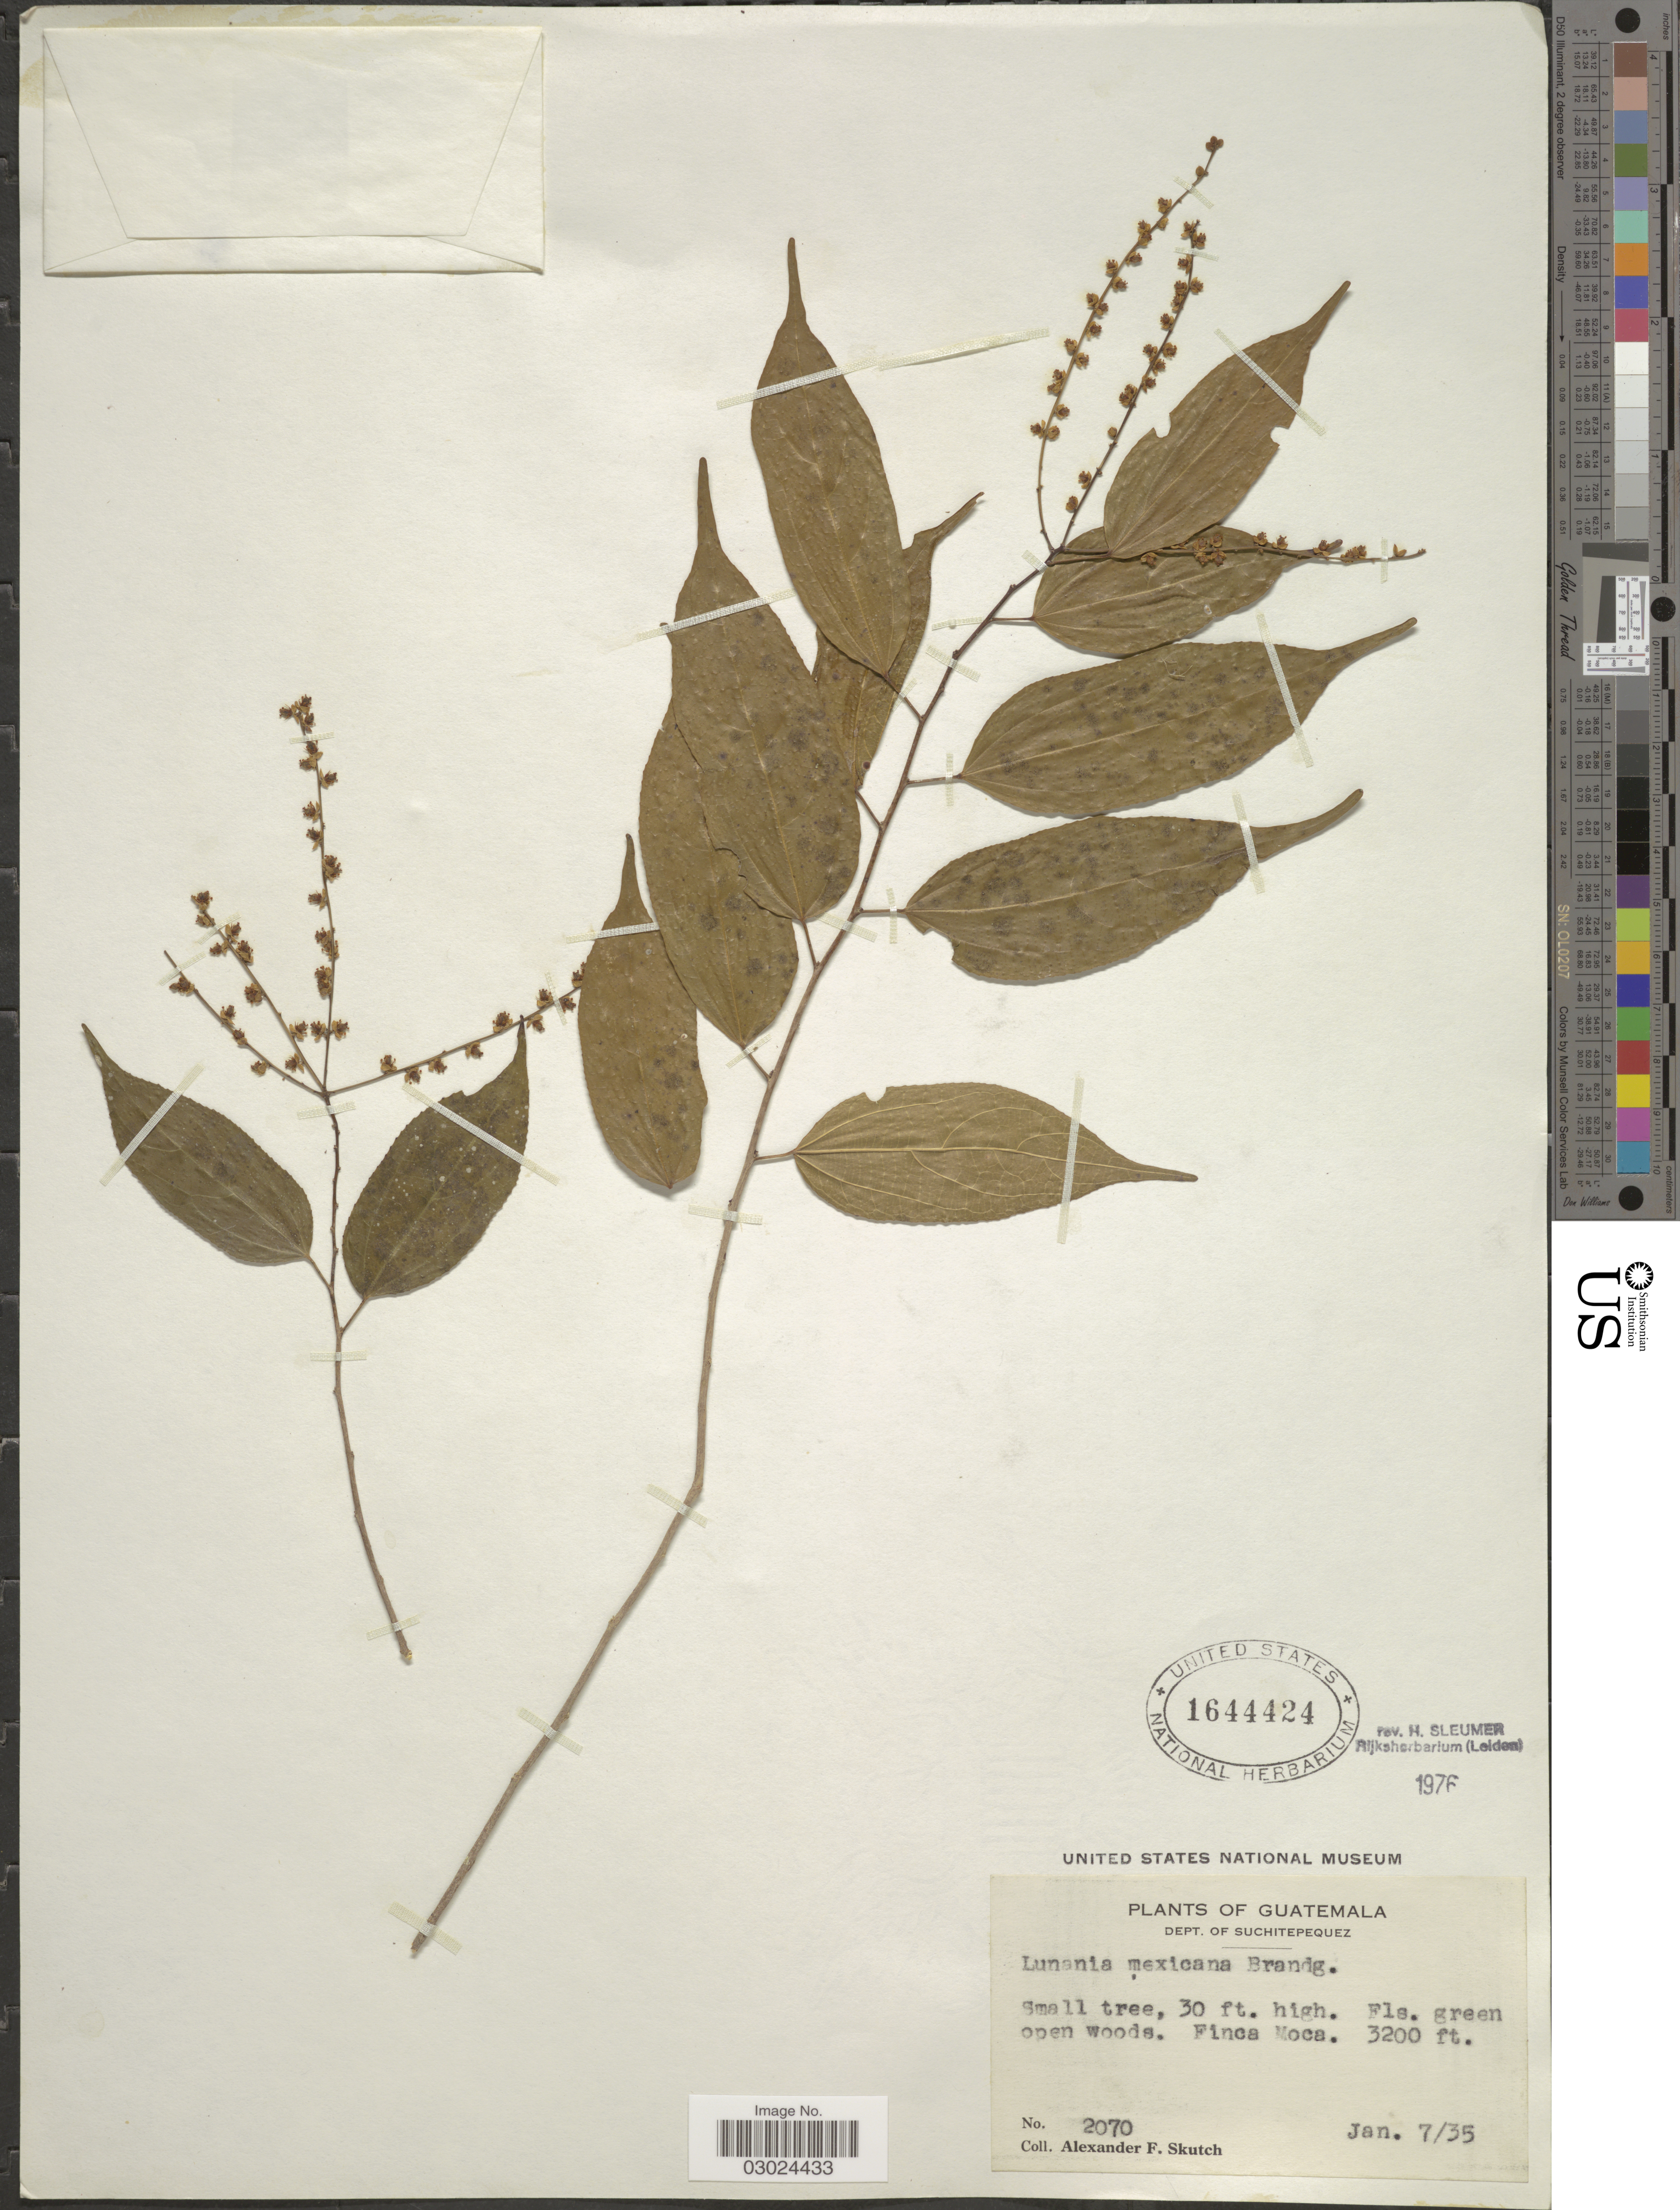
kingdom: Plantae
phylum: Tracheophyta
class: Magnoliopsida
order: Malpighiales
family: Salicaceae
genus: Lunania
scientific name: Lunania mexicana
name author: Brandegee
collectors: A. F. Skutch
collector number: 2070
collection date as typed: Transcribed d/m/y: 7/1/35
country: Guatemala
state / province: Suchitepéquez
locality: Dept. of Suchitepequez. Finca Moca.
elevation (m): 975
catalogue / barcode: US 1644424